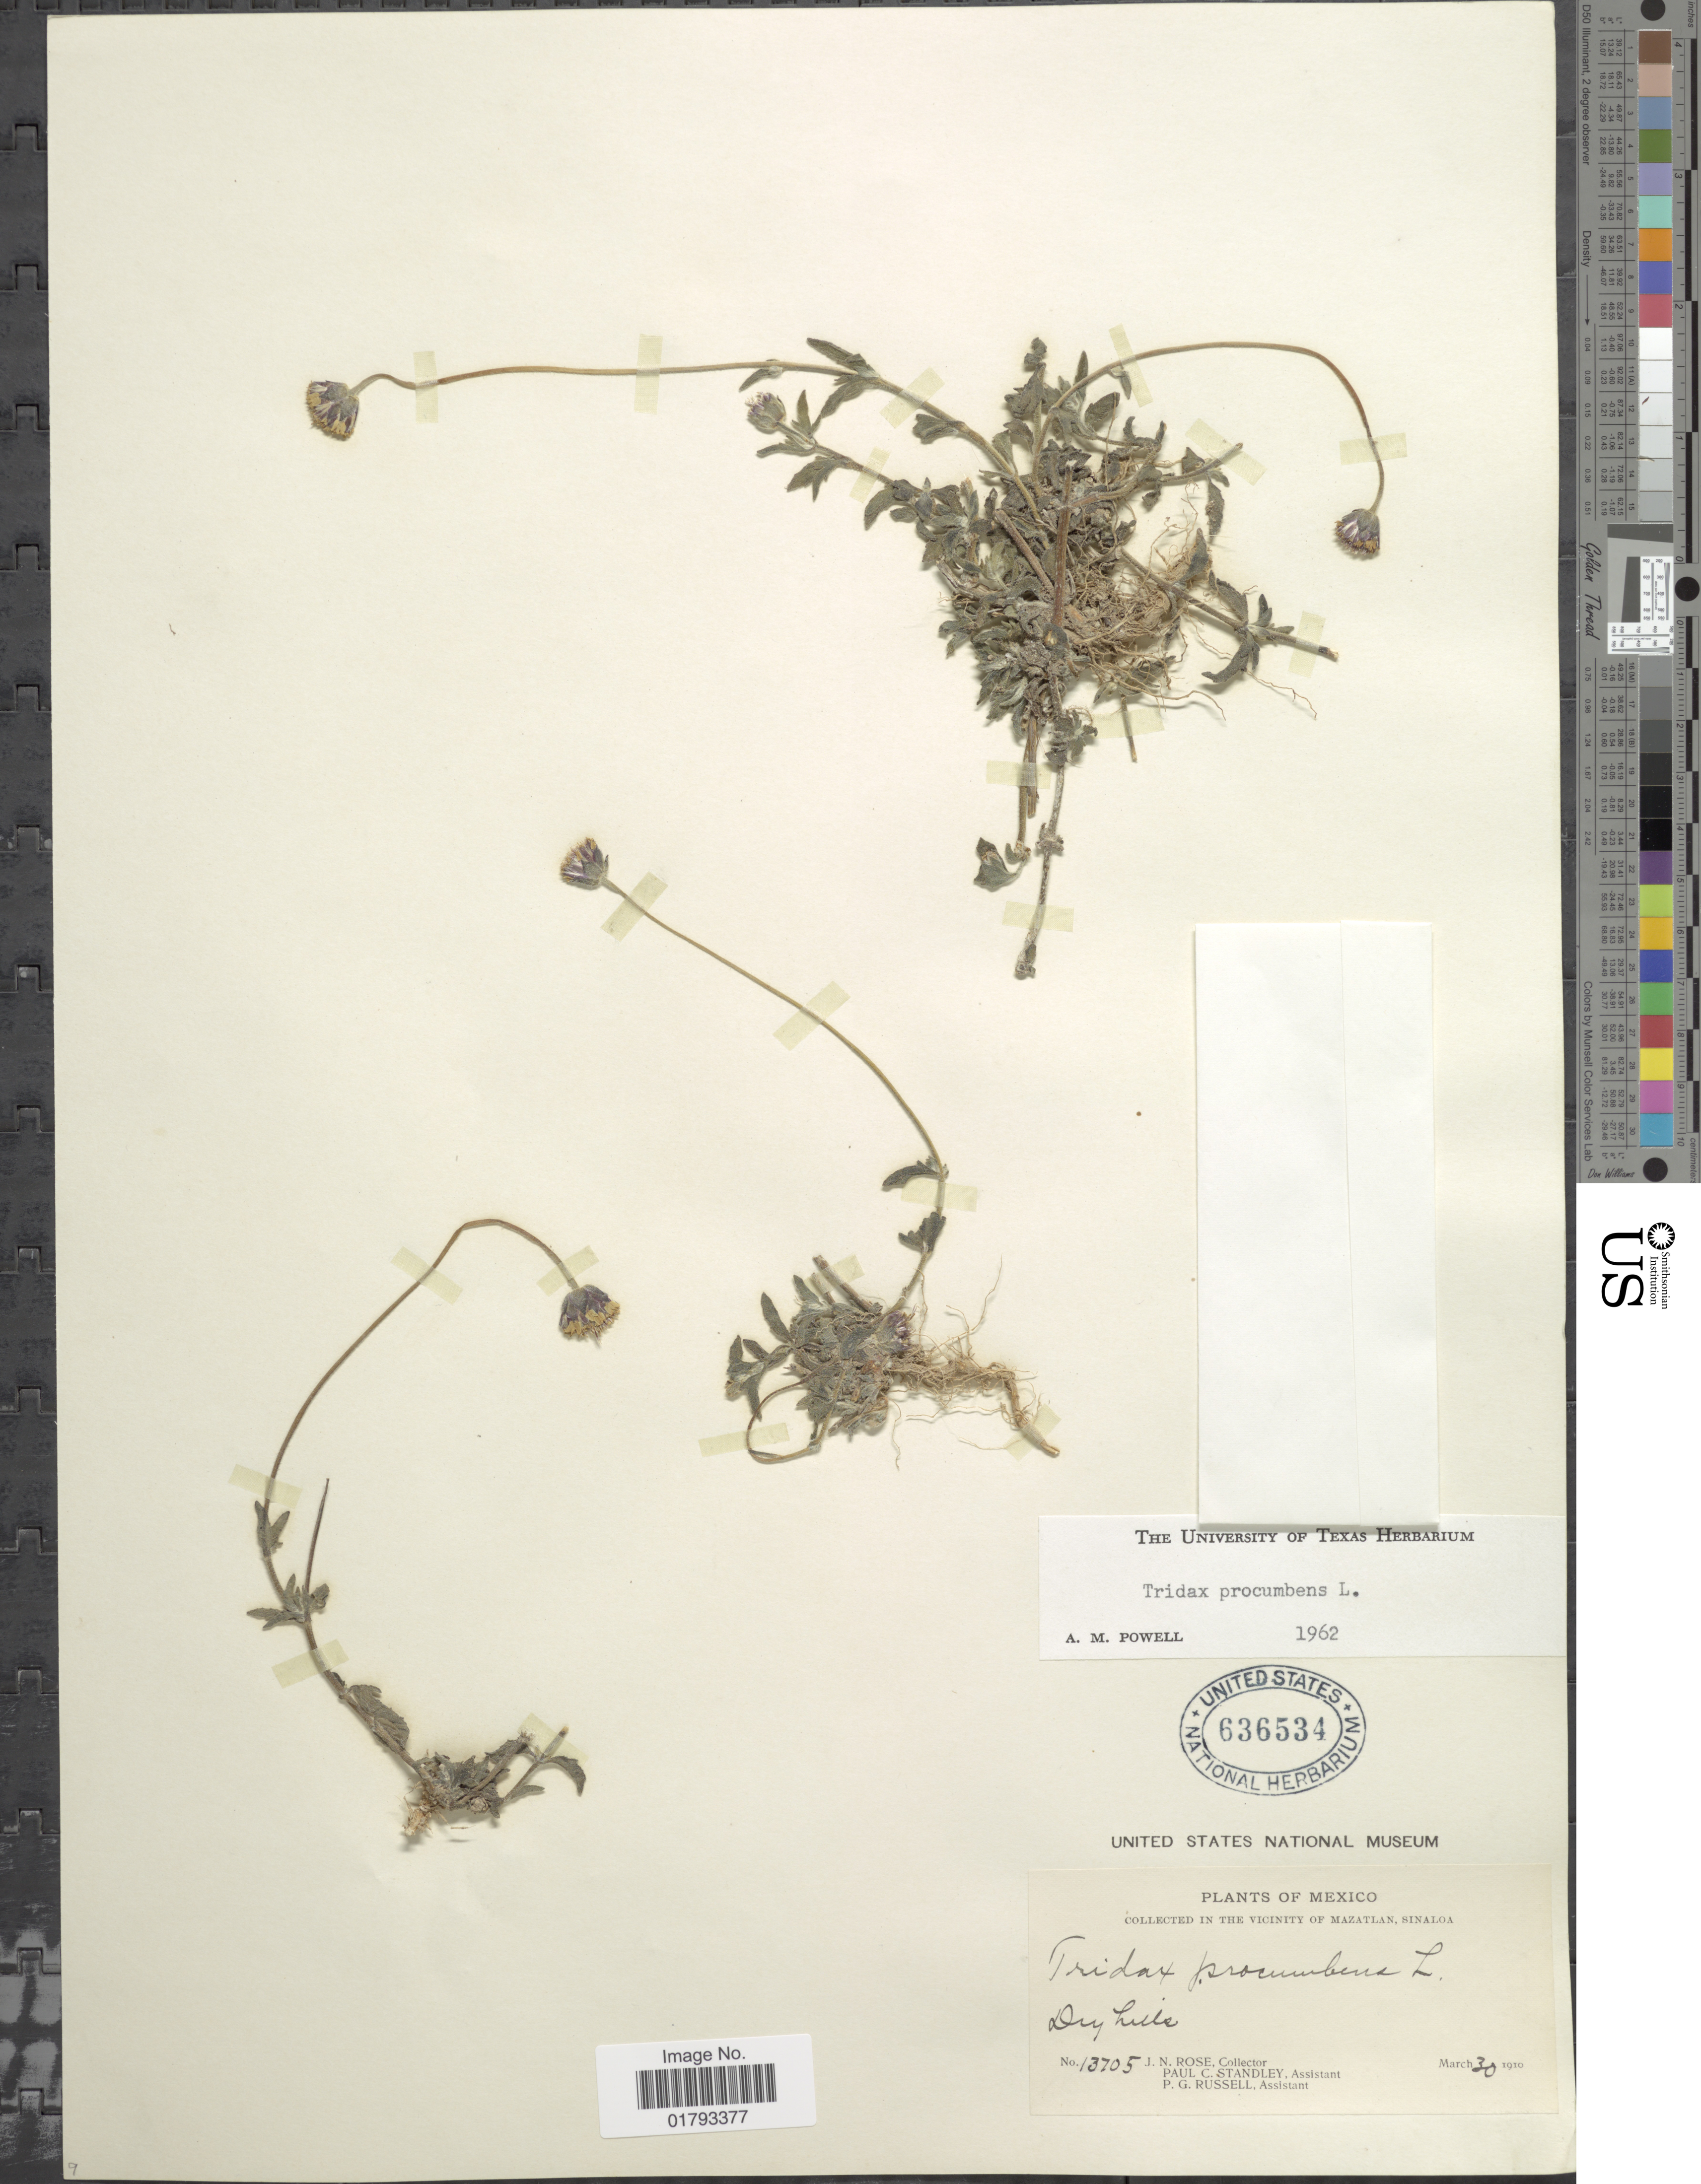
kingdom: Plantae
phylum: Tracheophyta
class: Magnoliopsida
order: Asterales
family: Asteraceae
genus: Tridax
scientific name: Tridax procumbens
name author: L.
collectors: J. N. Rose, P. C. Standley & P. G. Russell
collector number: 13705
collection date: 1910-03-30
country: Mexico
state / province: Sinaloa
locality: Mexico, In the vicinity of Mazartlan, Sinaloa.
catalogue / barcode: US 636534